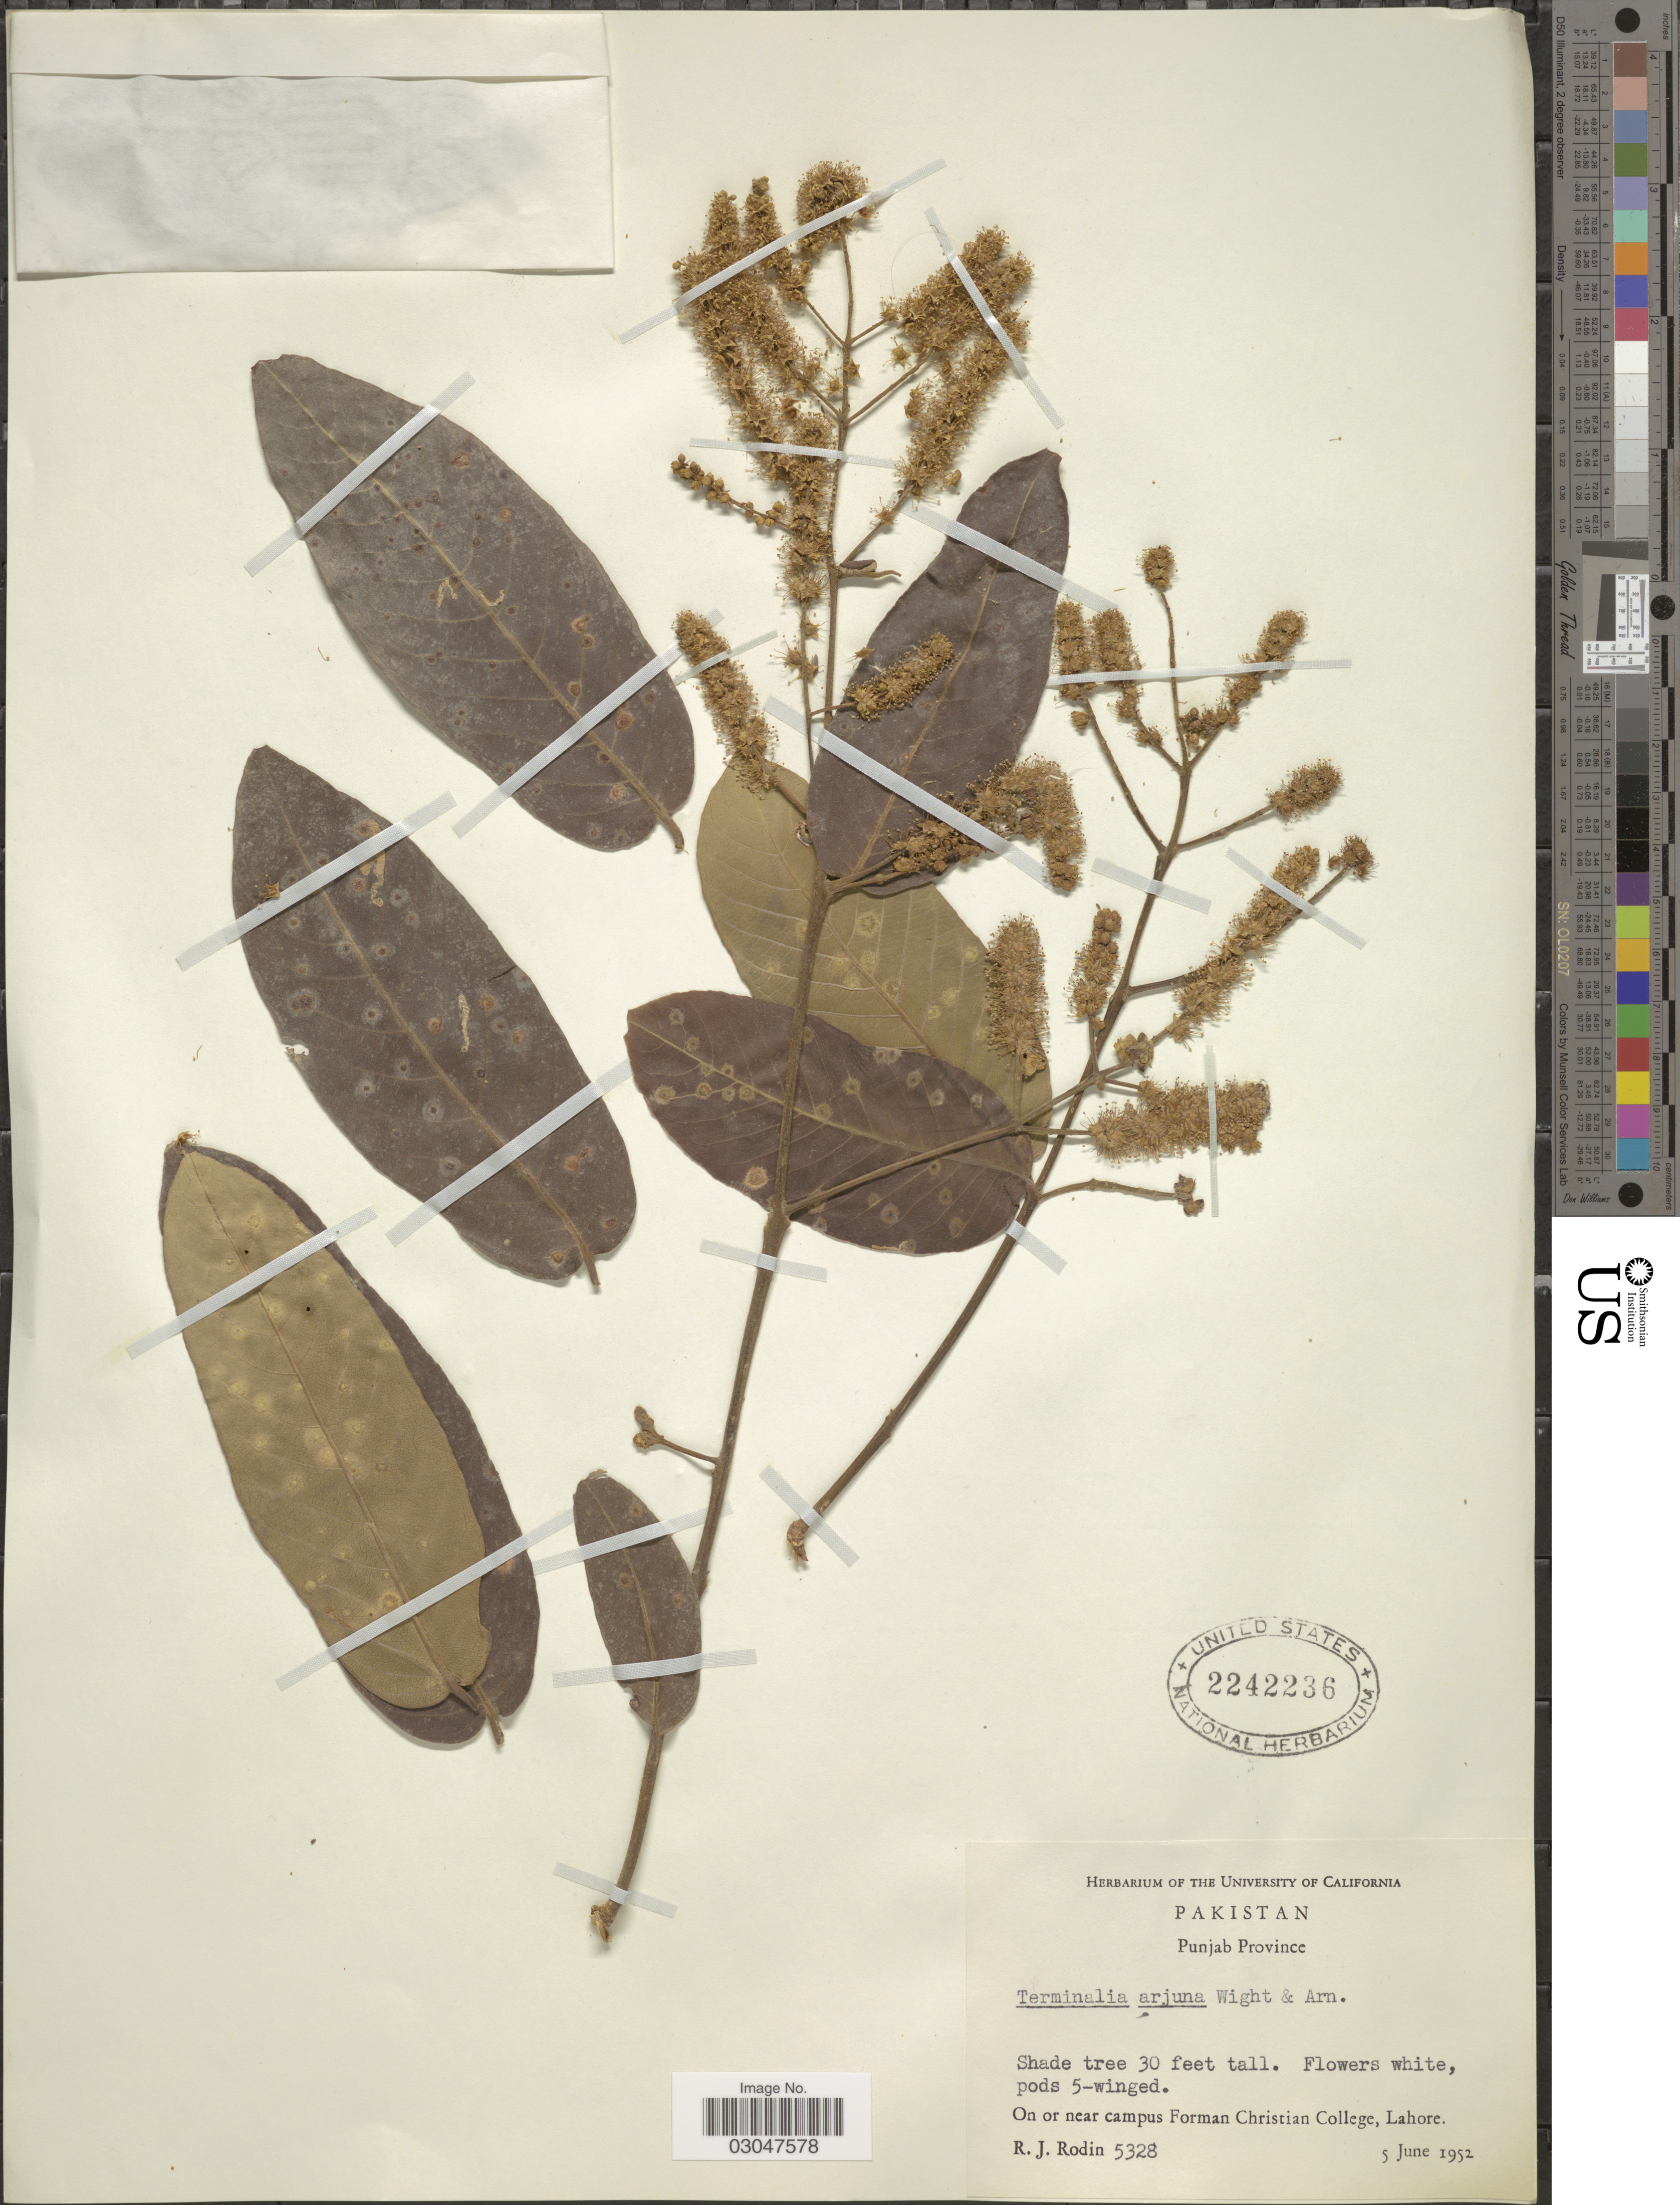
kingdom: Plantae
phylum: Tracheophyta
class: Magnoliopsida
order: Myrtales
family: Combretaceae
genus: Terminalia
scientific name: Terminalia arjuna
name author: (Roxb. ex DC.) Wight & Arn.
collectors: R. J. Rodin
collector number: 5328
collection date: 1952-06-05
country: Pakistan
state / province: Punjab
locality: On or near campus Forman Christian College, Lahore.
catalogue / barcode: US 2242236